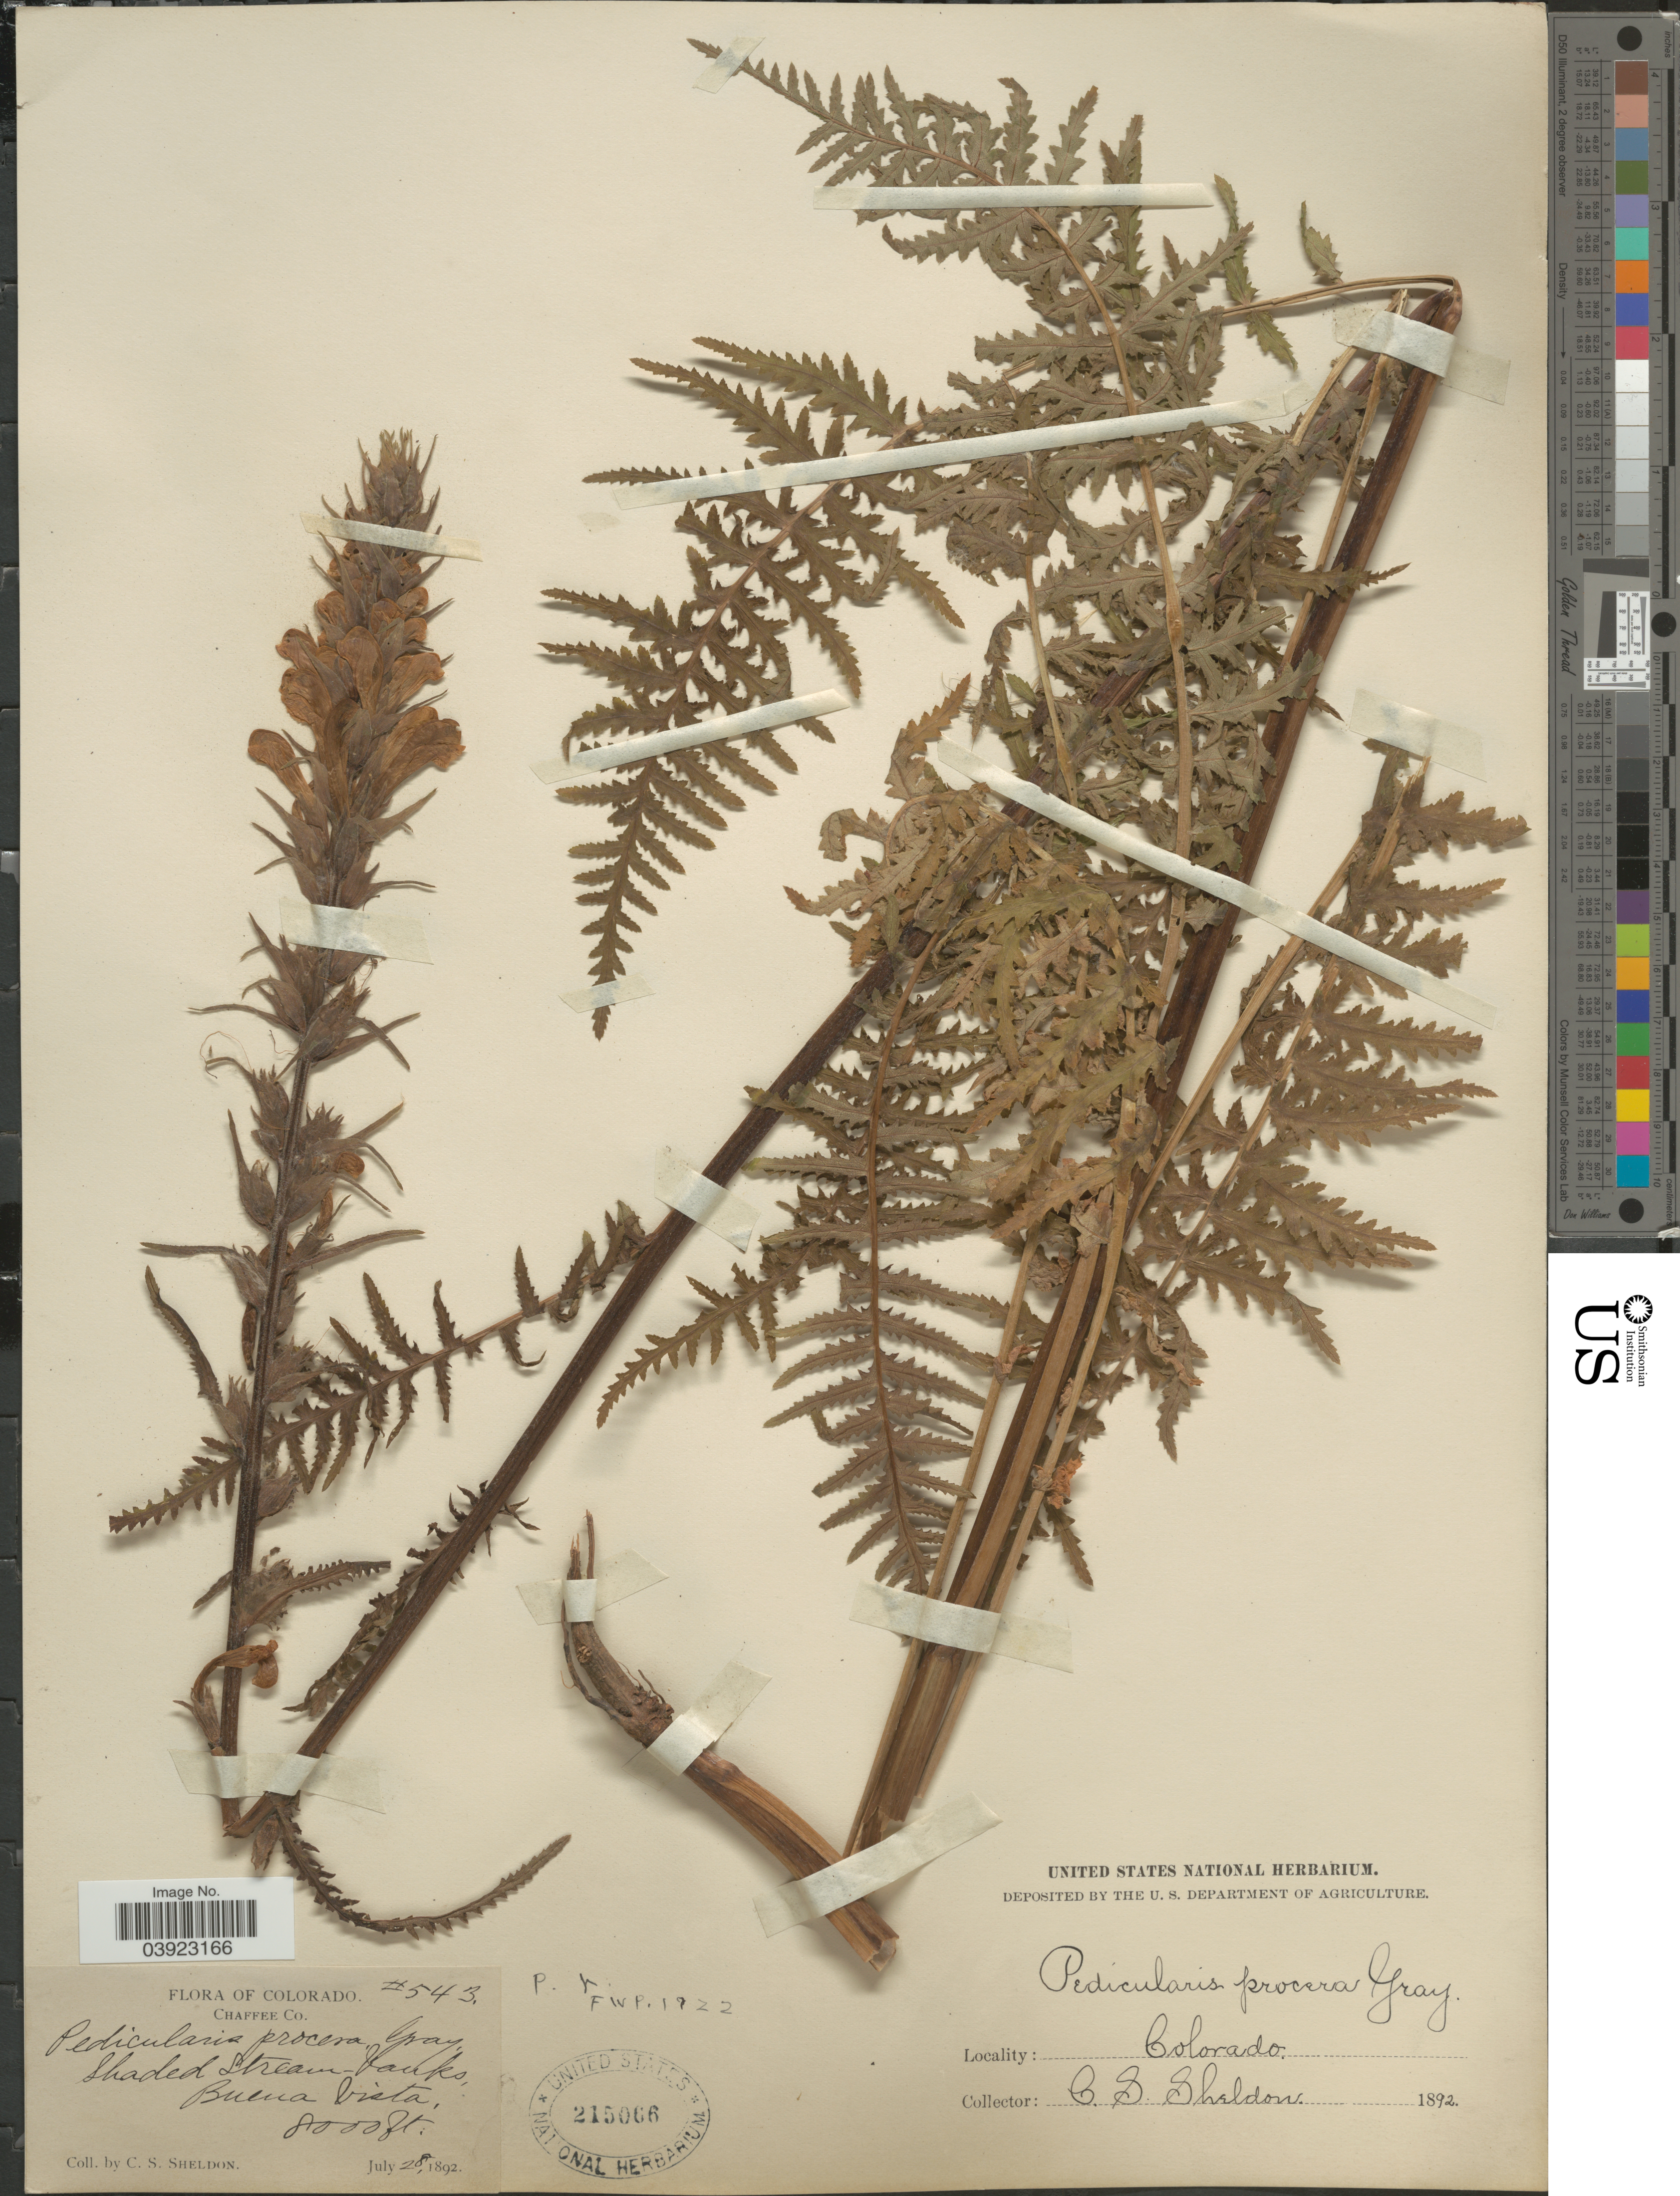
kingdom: Plantae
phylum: Tracheophyta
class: Magnoliopsida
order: Lamiales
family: Orobanchaceae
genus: Pedicularis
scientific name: Pedicularis procera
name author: A. Gray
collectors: C. S. Sheldon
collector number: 543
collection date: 1892-07-28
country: United States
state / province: Colorado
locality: Chaffee Co. Shaded Stream-banks. Bulua Vista.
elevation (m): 2438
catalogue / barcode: US 215066